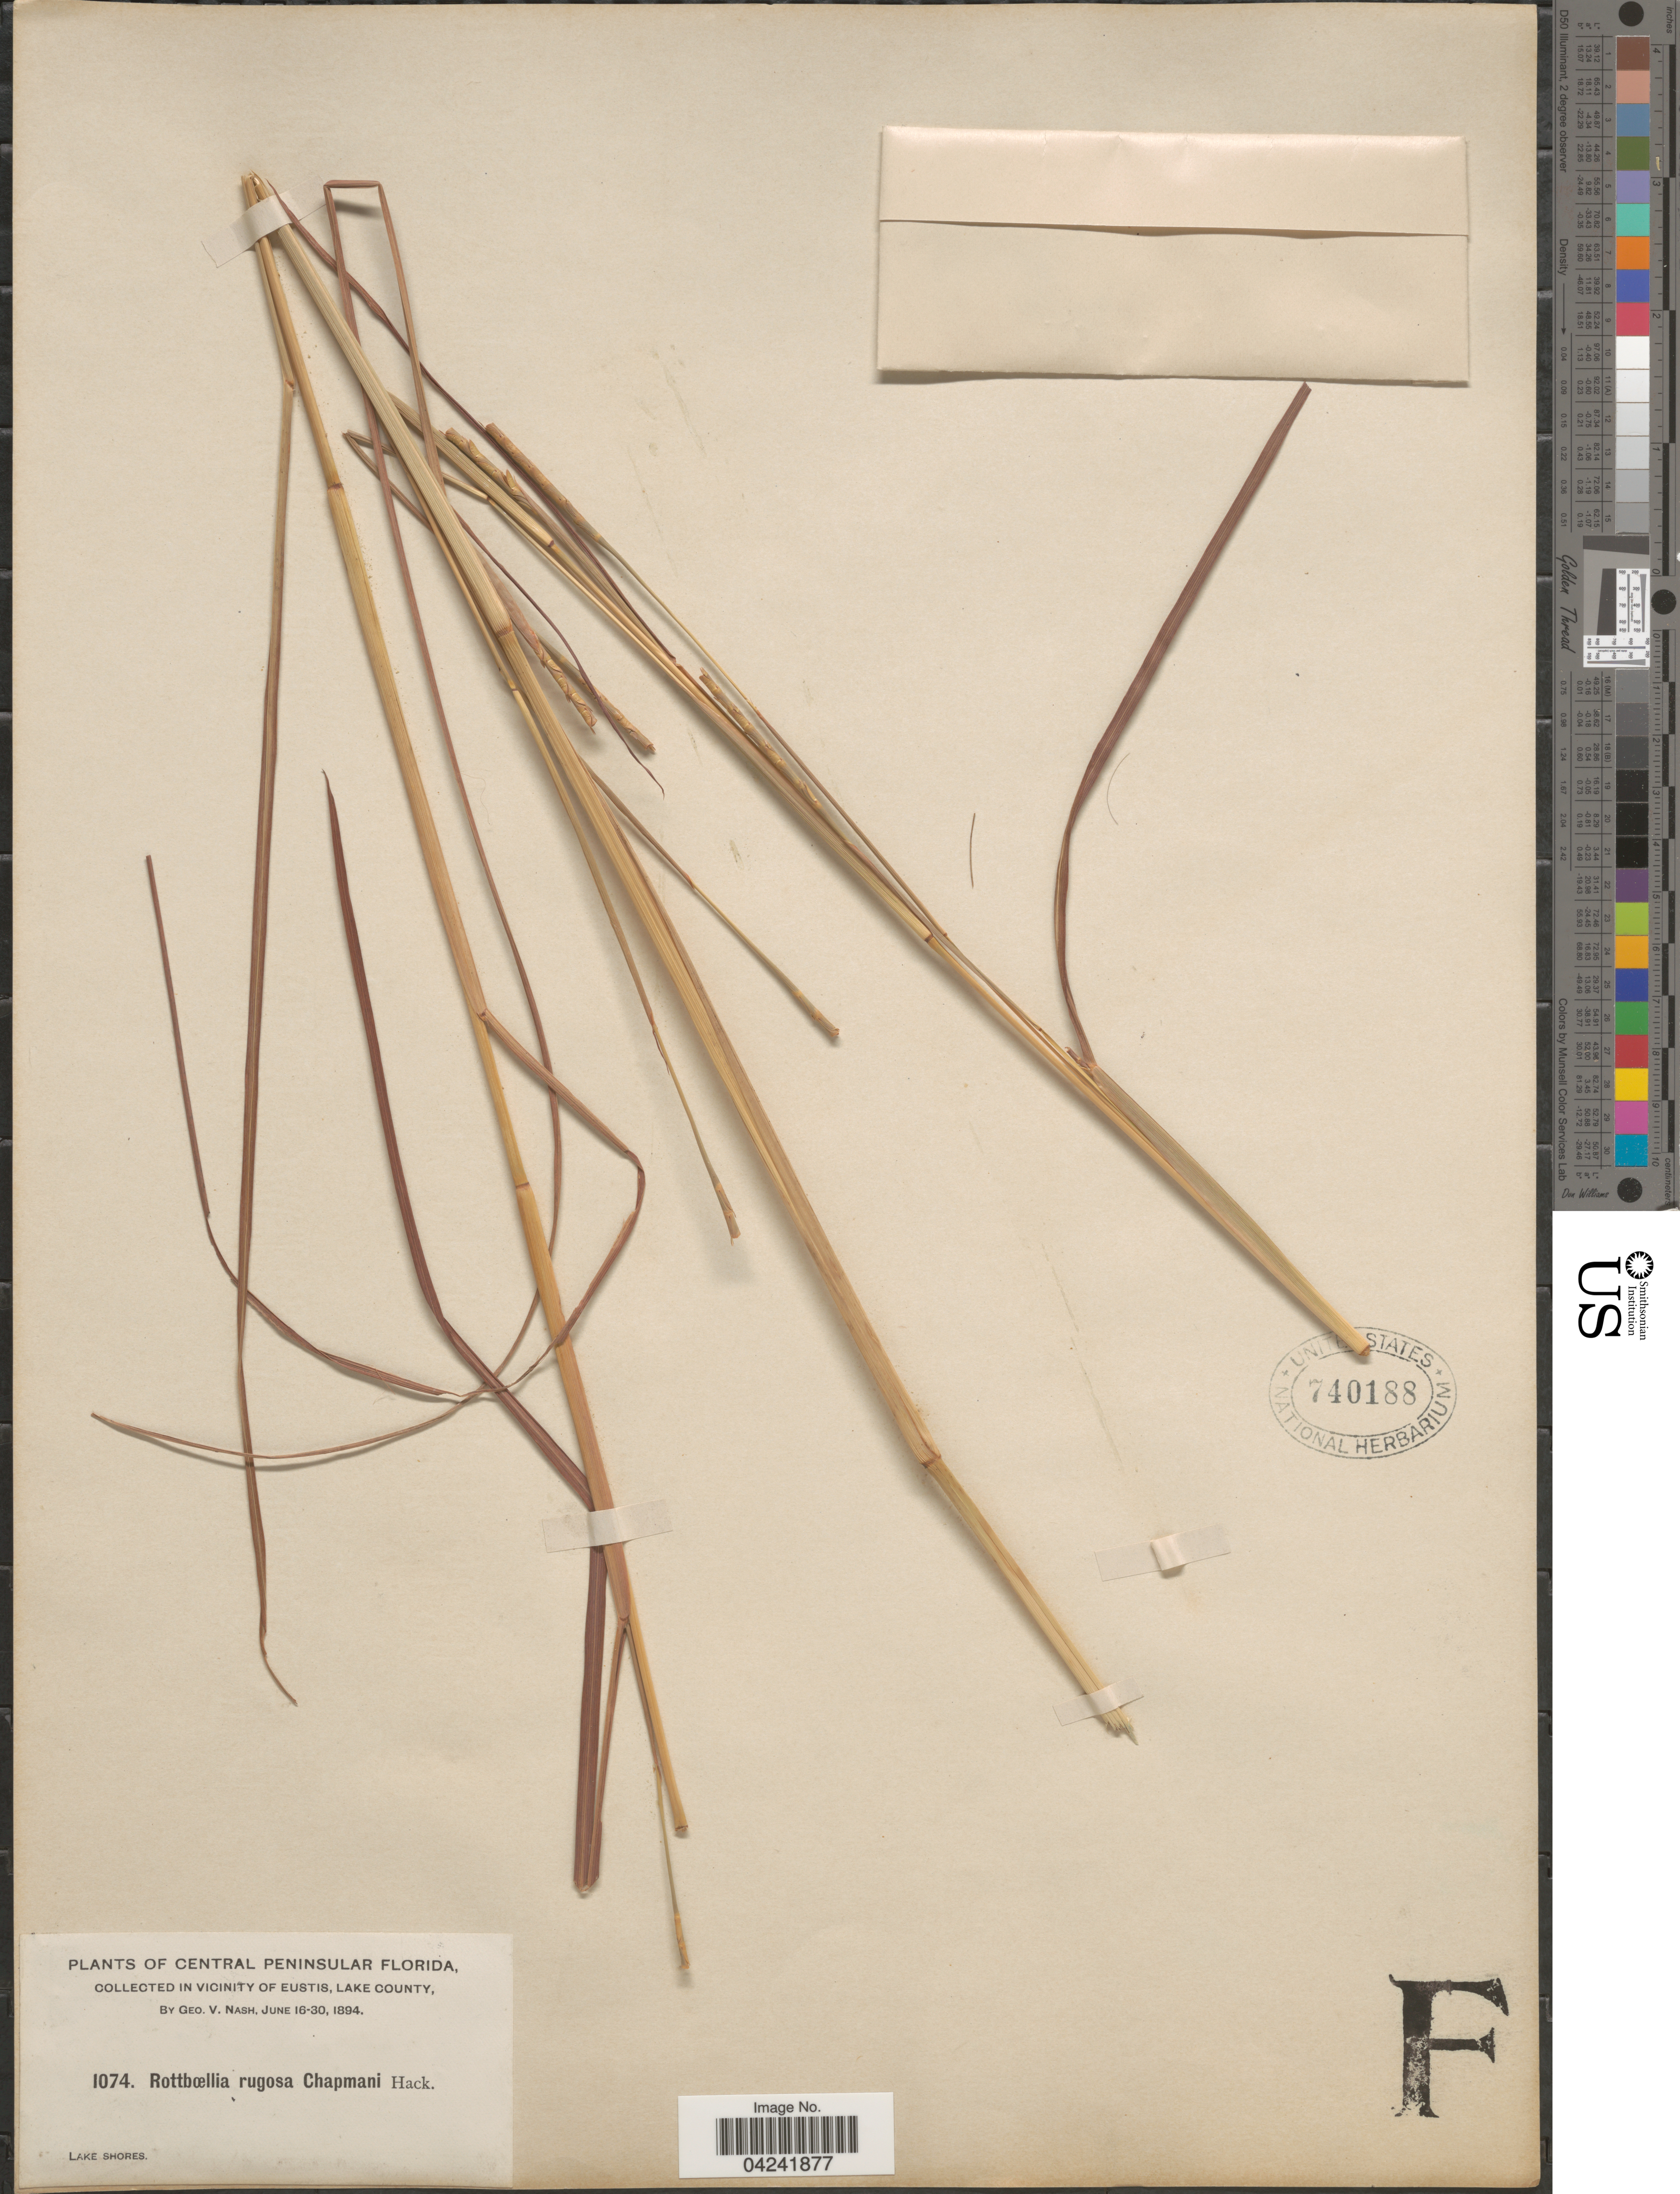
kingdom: Plantae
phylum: Tracheophyta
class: Liliopsida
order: Poales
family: Poaceae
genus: Mnesithea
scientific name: Mnesithea tuberculosa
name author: (Nash) de Koning & Sosef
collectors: G. V. Nash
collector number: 1074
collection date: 1894-06-16/1894-06-30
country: United States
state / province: Florida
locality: Central Peninsular Florida. In vicinity of Eustis, Lake County. Lake shores.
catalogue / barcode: US 740188